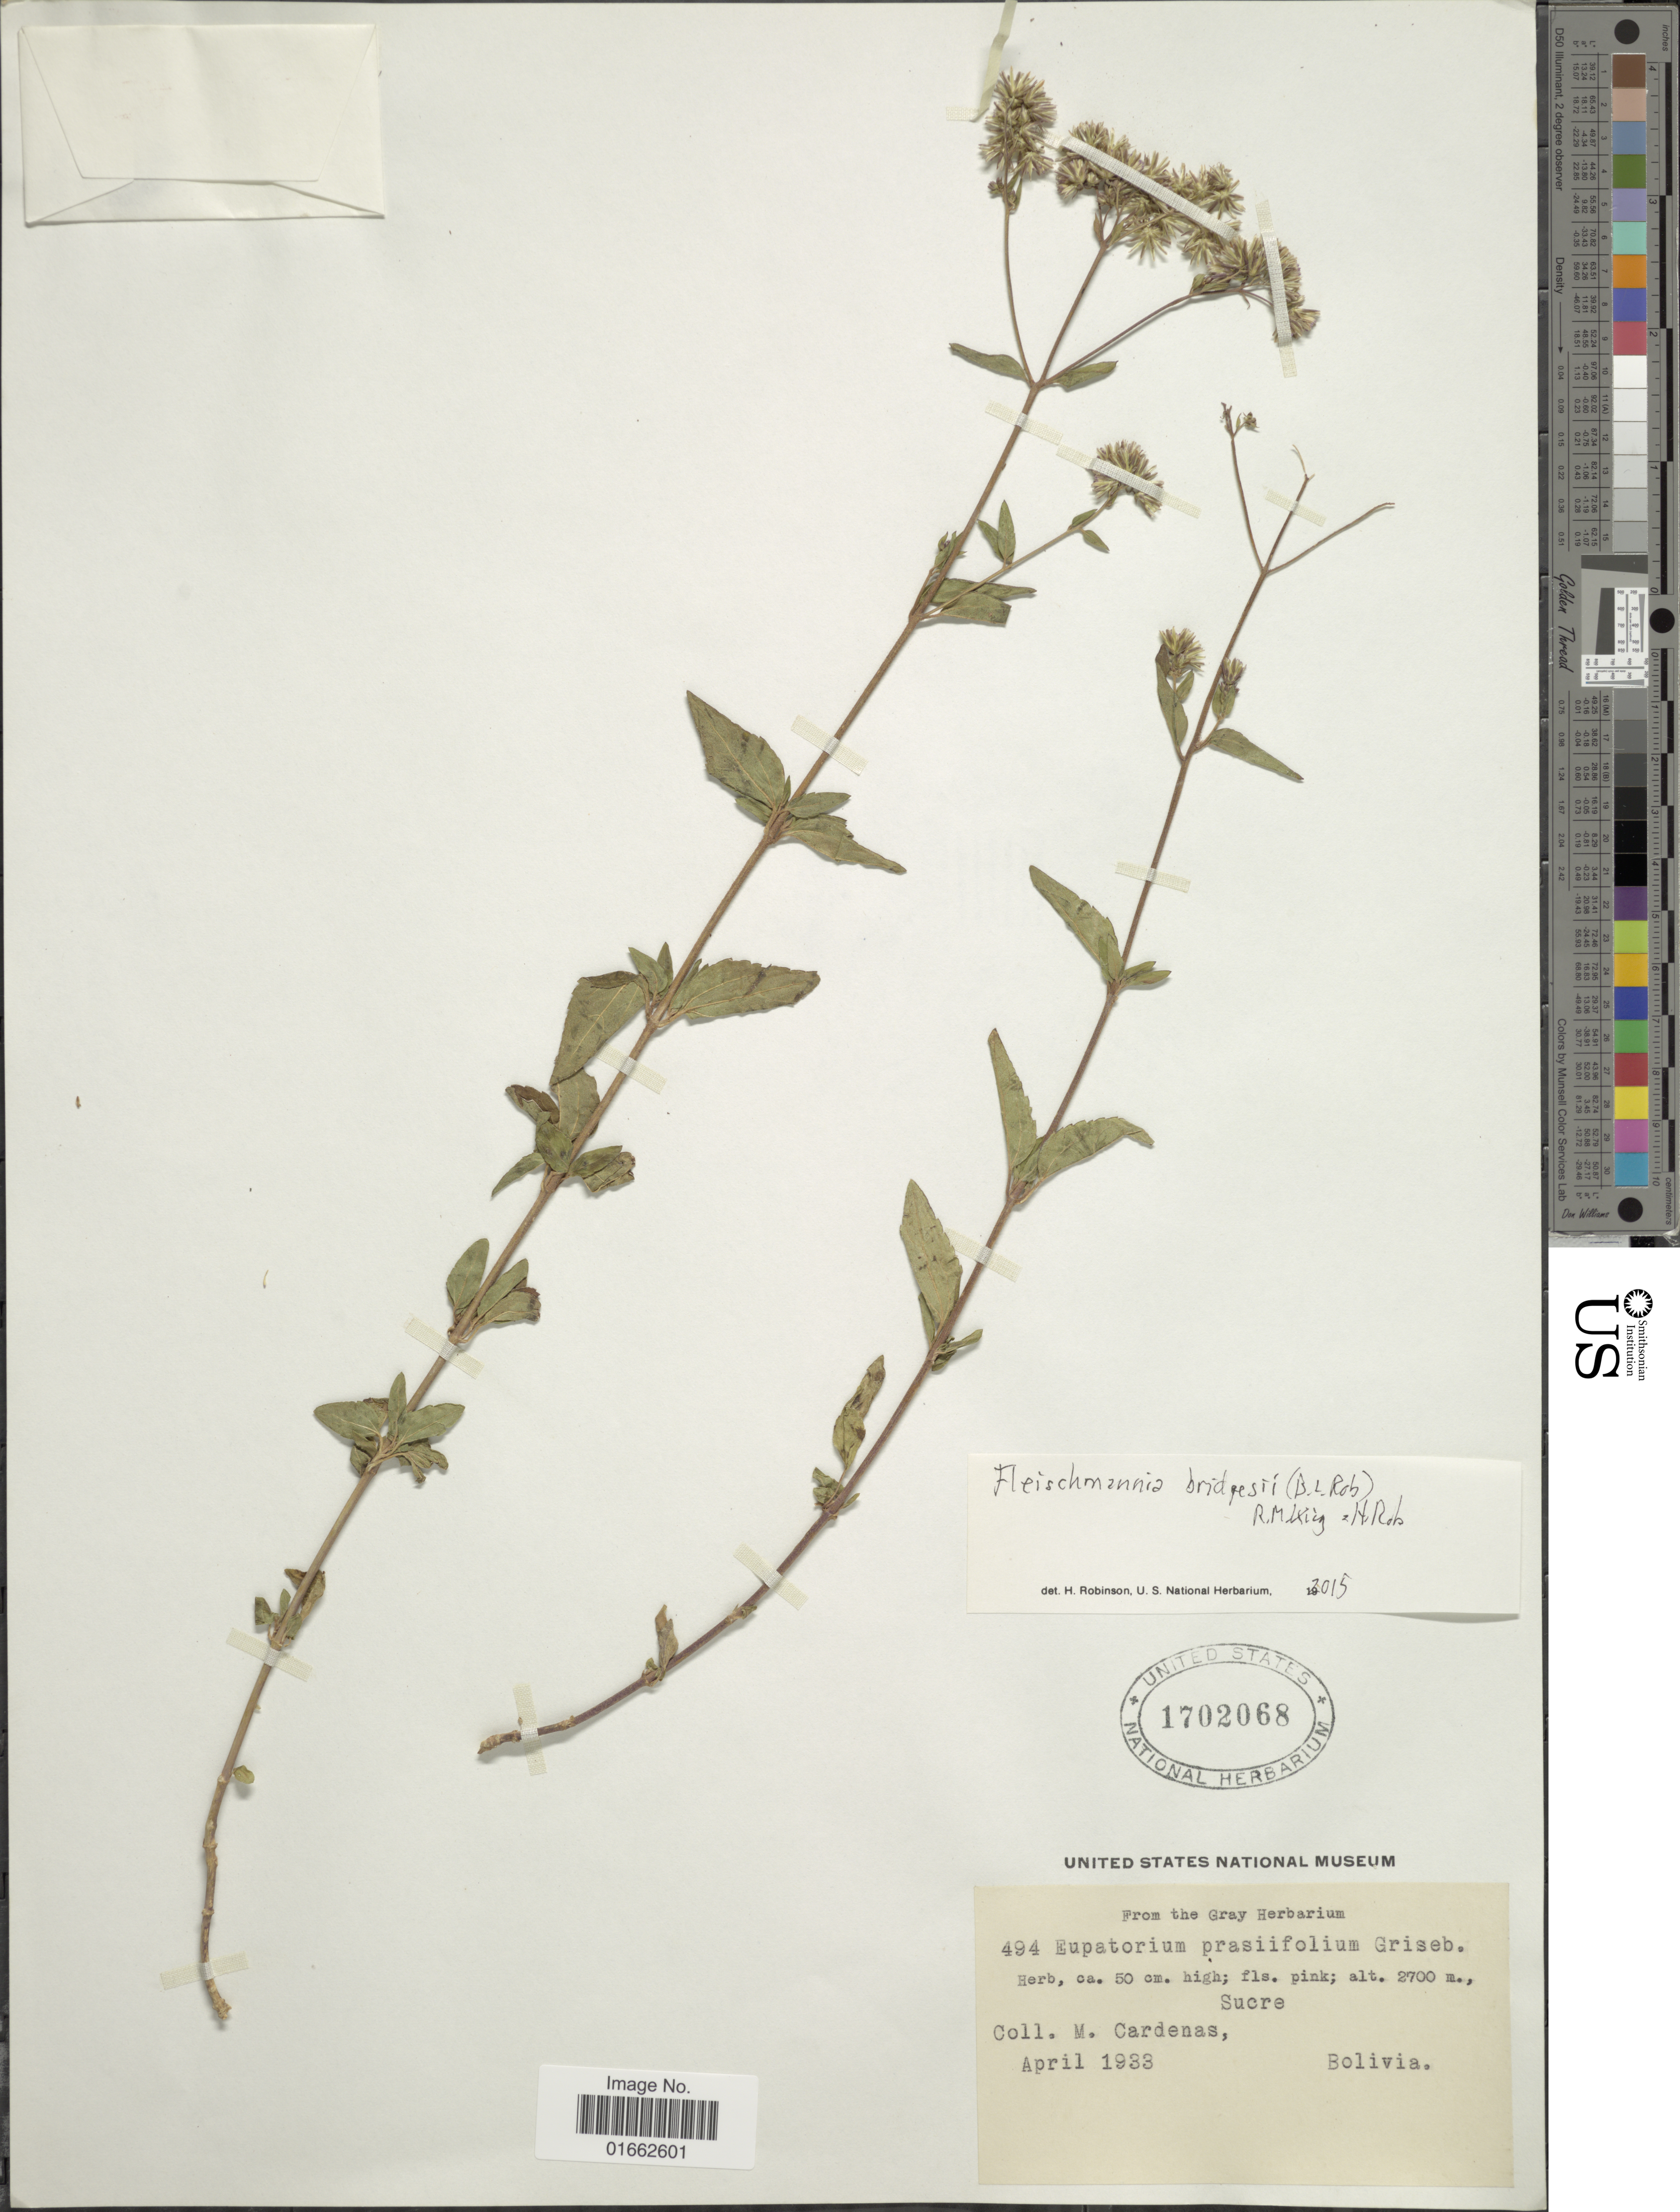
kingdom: Plantae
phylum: Tracheophyta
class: Magnoliopsida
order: Asterales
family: Asteraceae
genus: Fleischmannia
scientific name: Fleischmannia bridgesii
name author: (B.L. Rob.) R.M. King & H. Rob.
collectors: M. Cárdenas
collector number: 494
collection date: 1933-04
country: Bolivia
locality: Sucre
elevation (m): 2700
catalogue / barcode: US 1702068